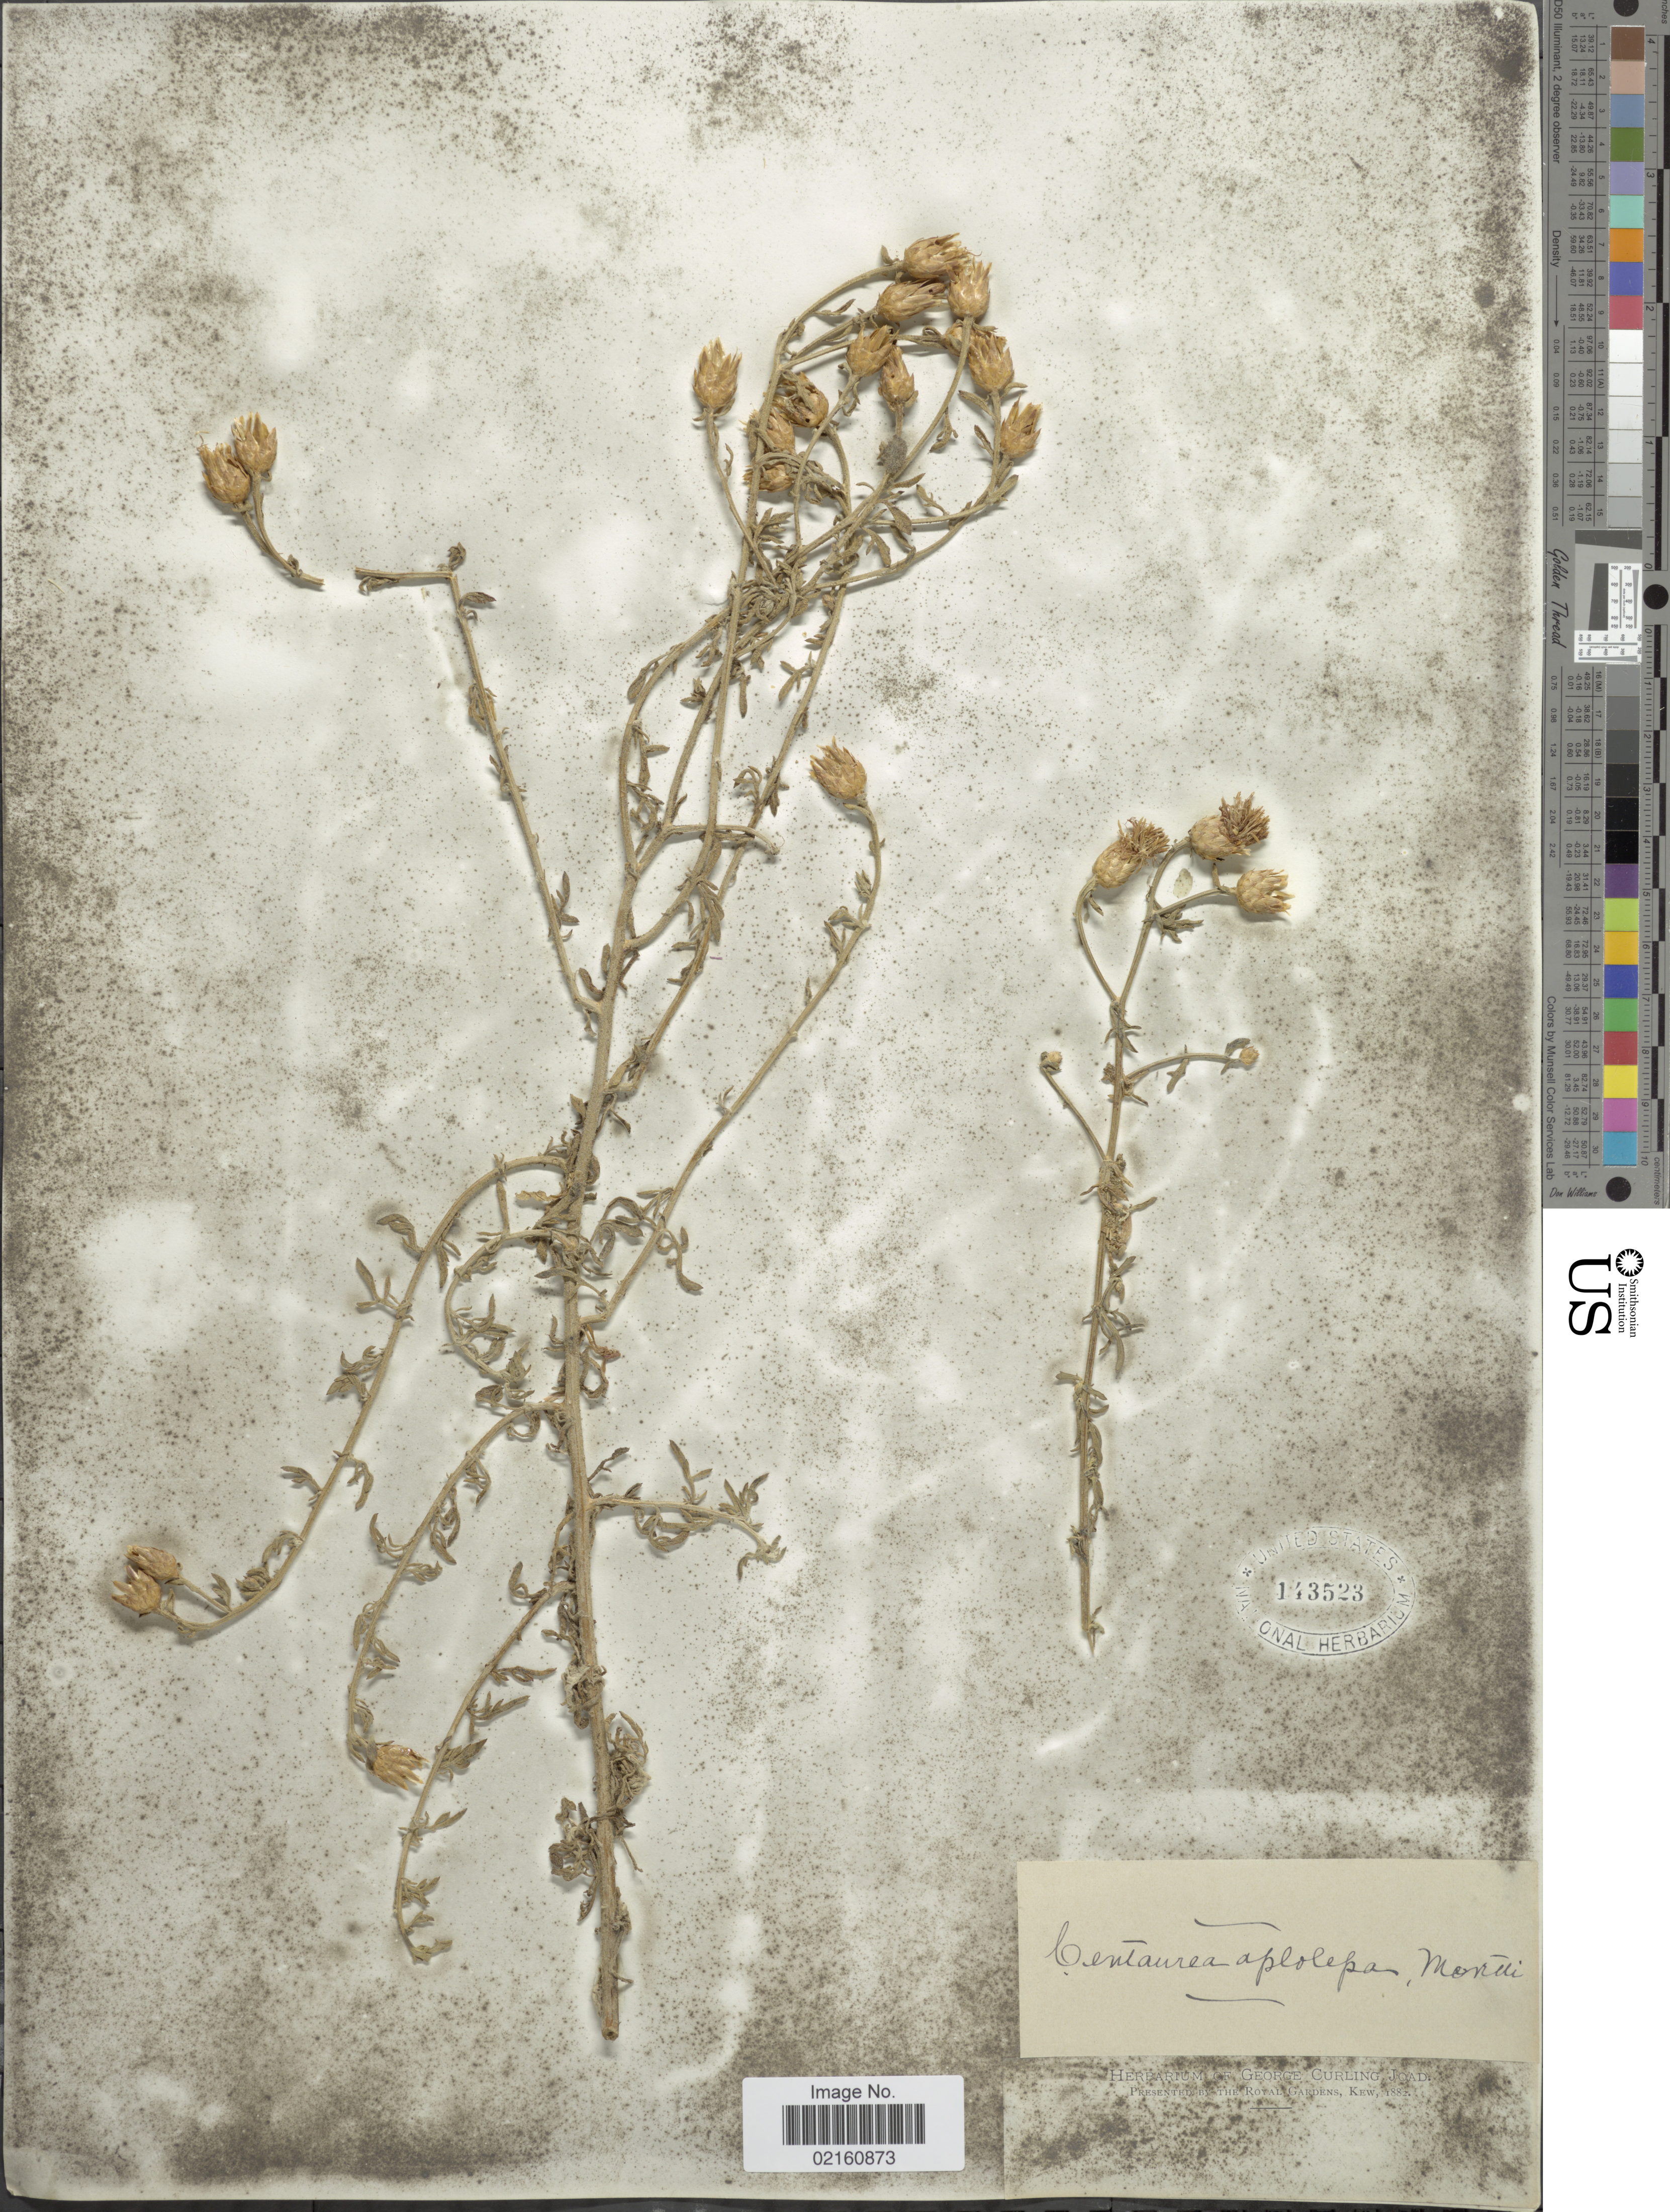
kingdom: Plantae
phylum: Tracheophyta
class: Magnoliopsida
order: Asterales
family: Asteraceae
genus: Centaurea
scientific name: Centaurea aplolepa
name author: Moretti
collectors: ex herb. George Curling Joad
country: Italy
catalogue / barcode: US 143523